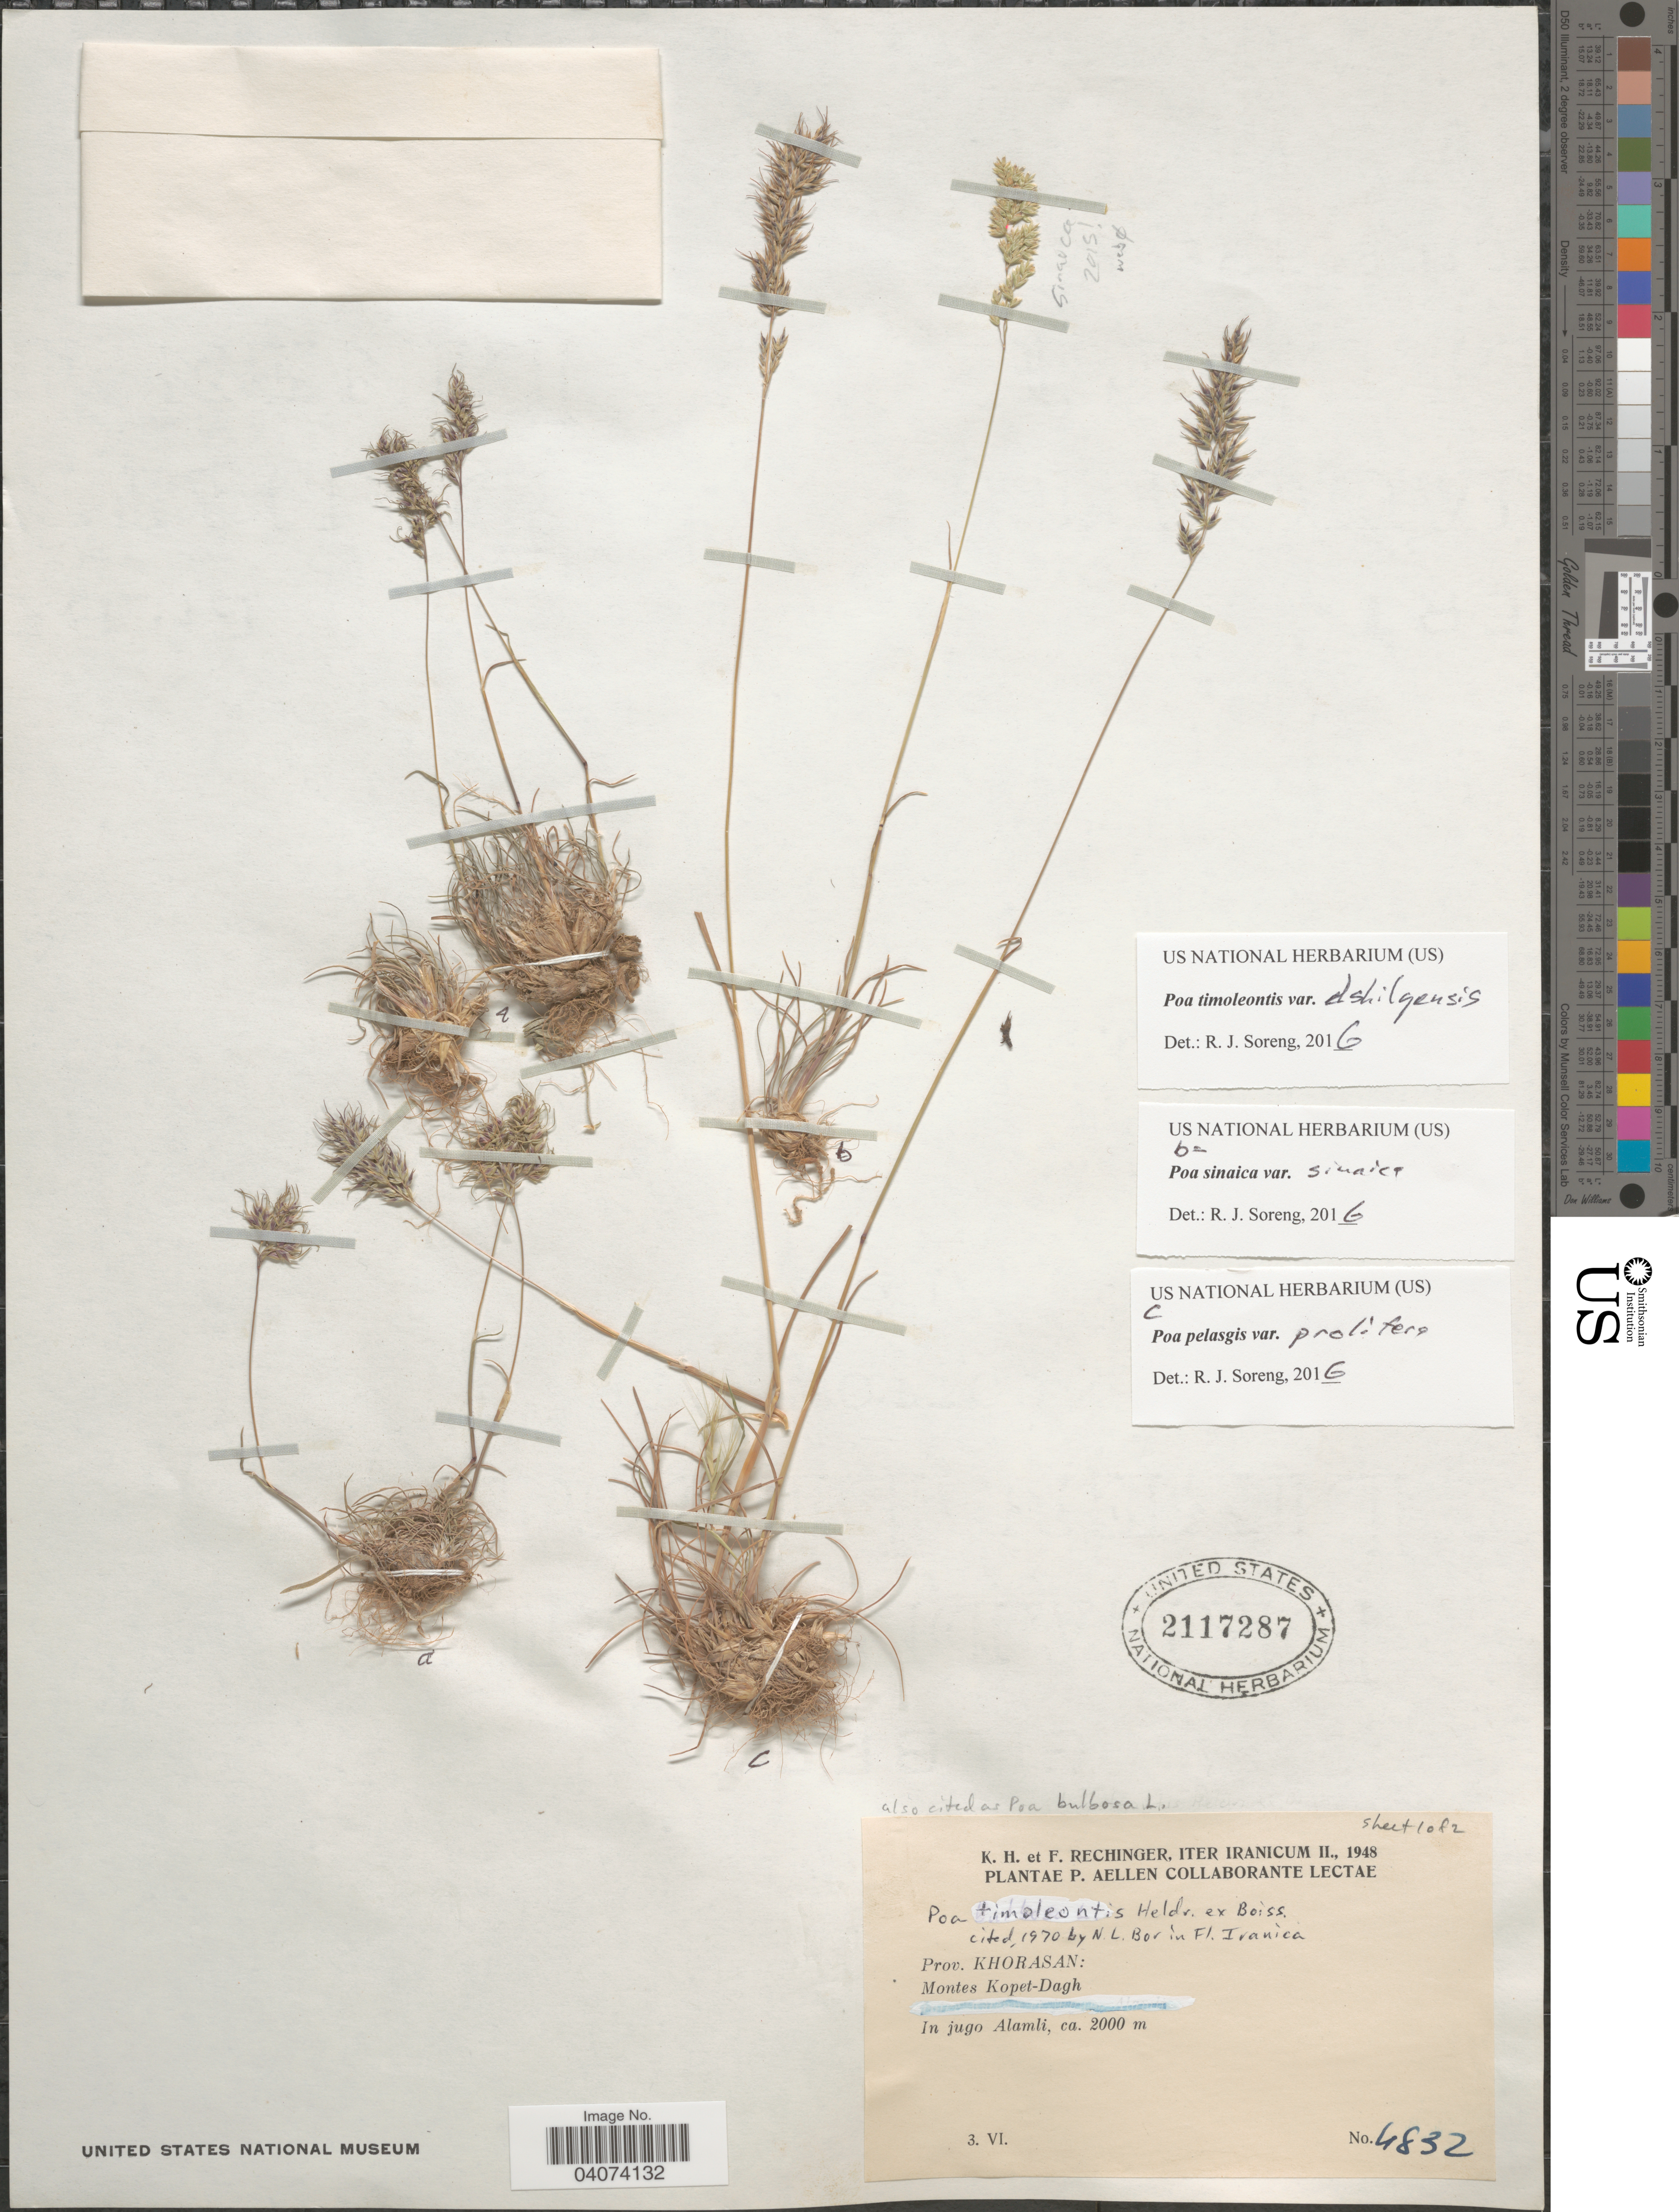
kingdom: Plantae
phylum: Tracheophyta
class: Liliopsida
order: Poales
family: Poaceae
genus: Poa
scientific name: Poa timoleontis var. dshilgensis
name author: (Roshev.) Tzvelev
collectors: K. H. Rechinger & F. Rechinger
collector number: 4832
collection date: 1948-06-03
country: Iran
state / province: Khorasan [obsolete]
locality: Iter Iranicum II., 1948. Prov. Khorasan: Montes Kopet-Dagh. In jugo Alamli.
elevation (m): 2000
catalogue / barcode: US 2117287